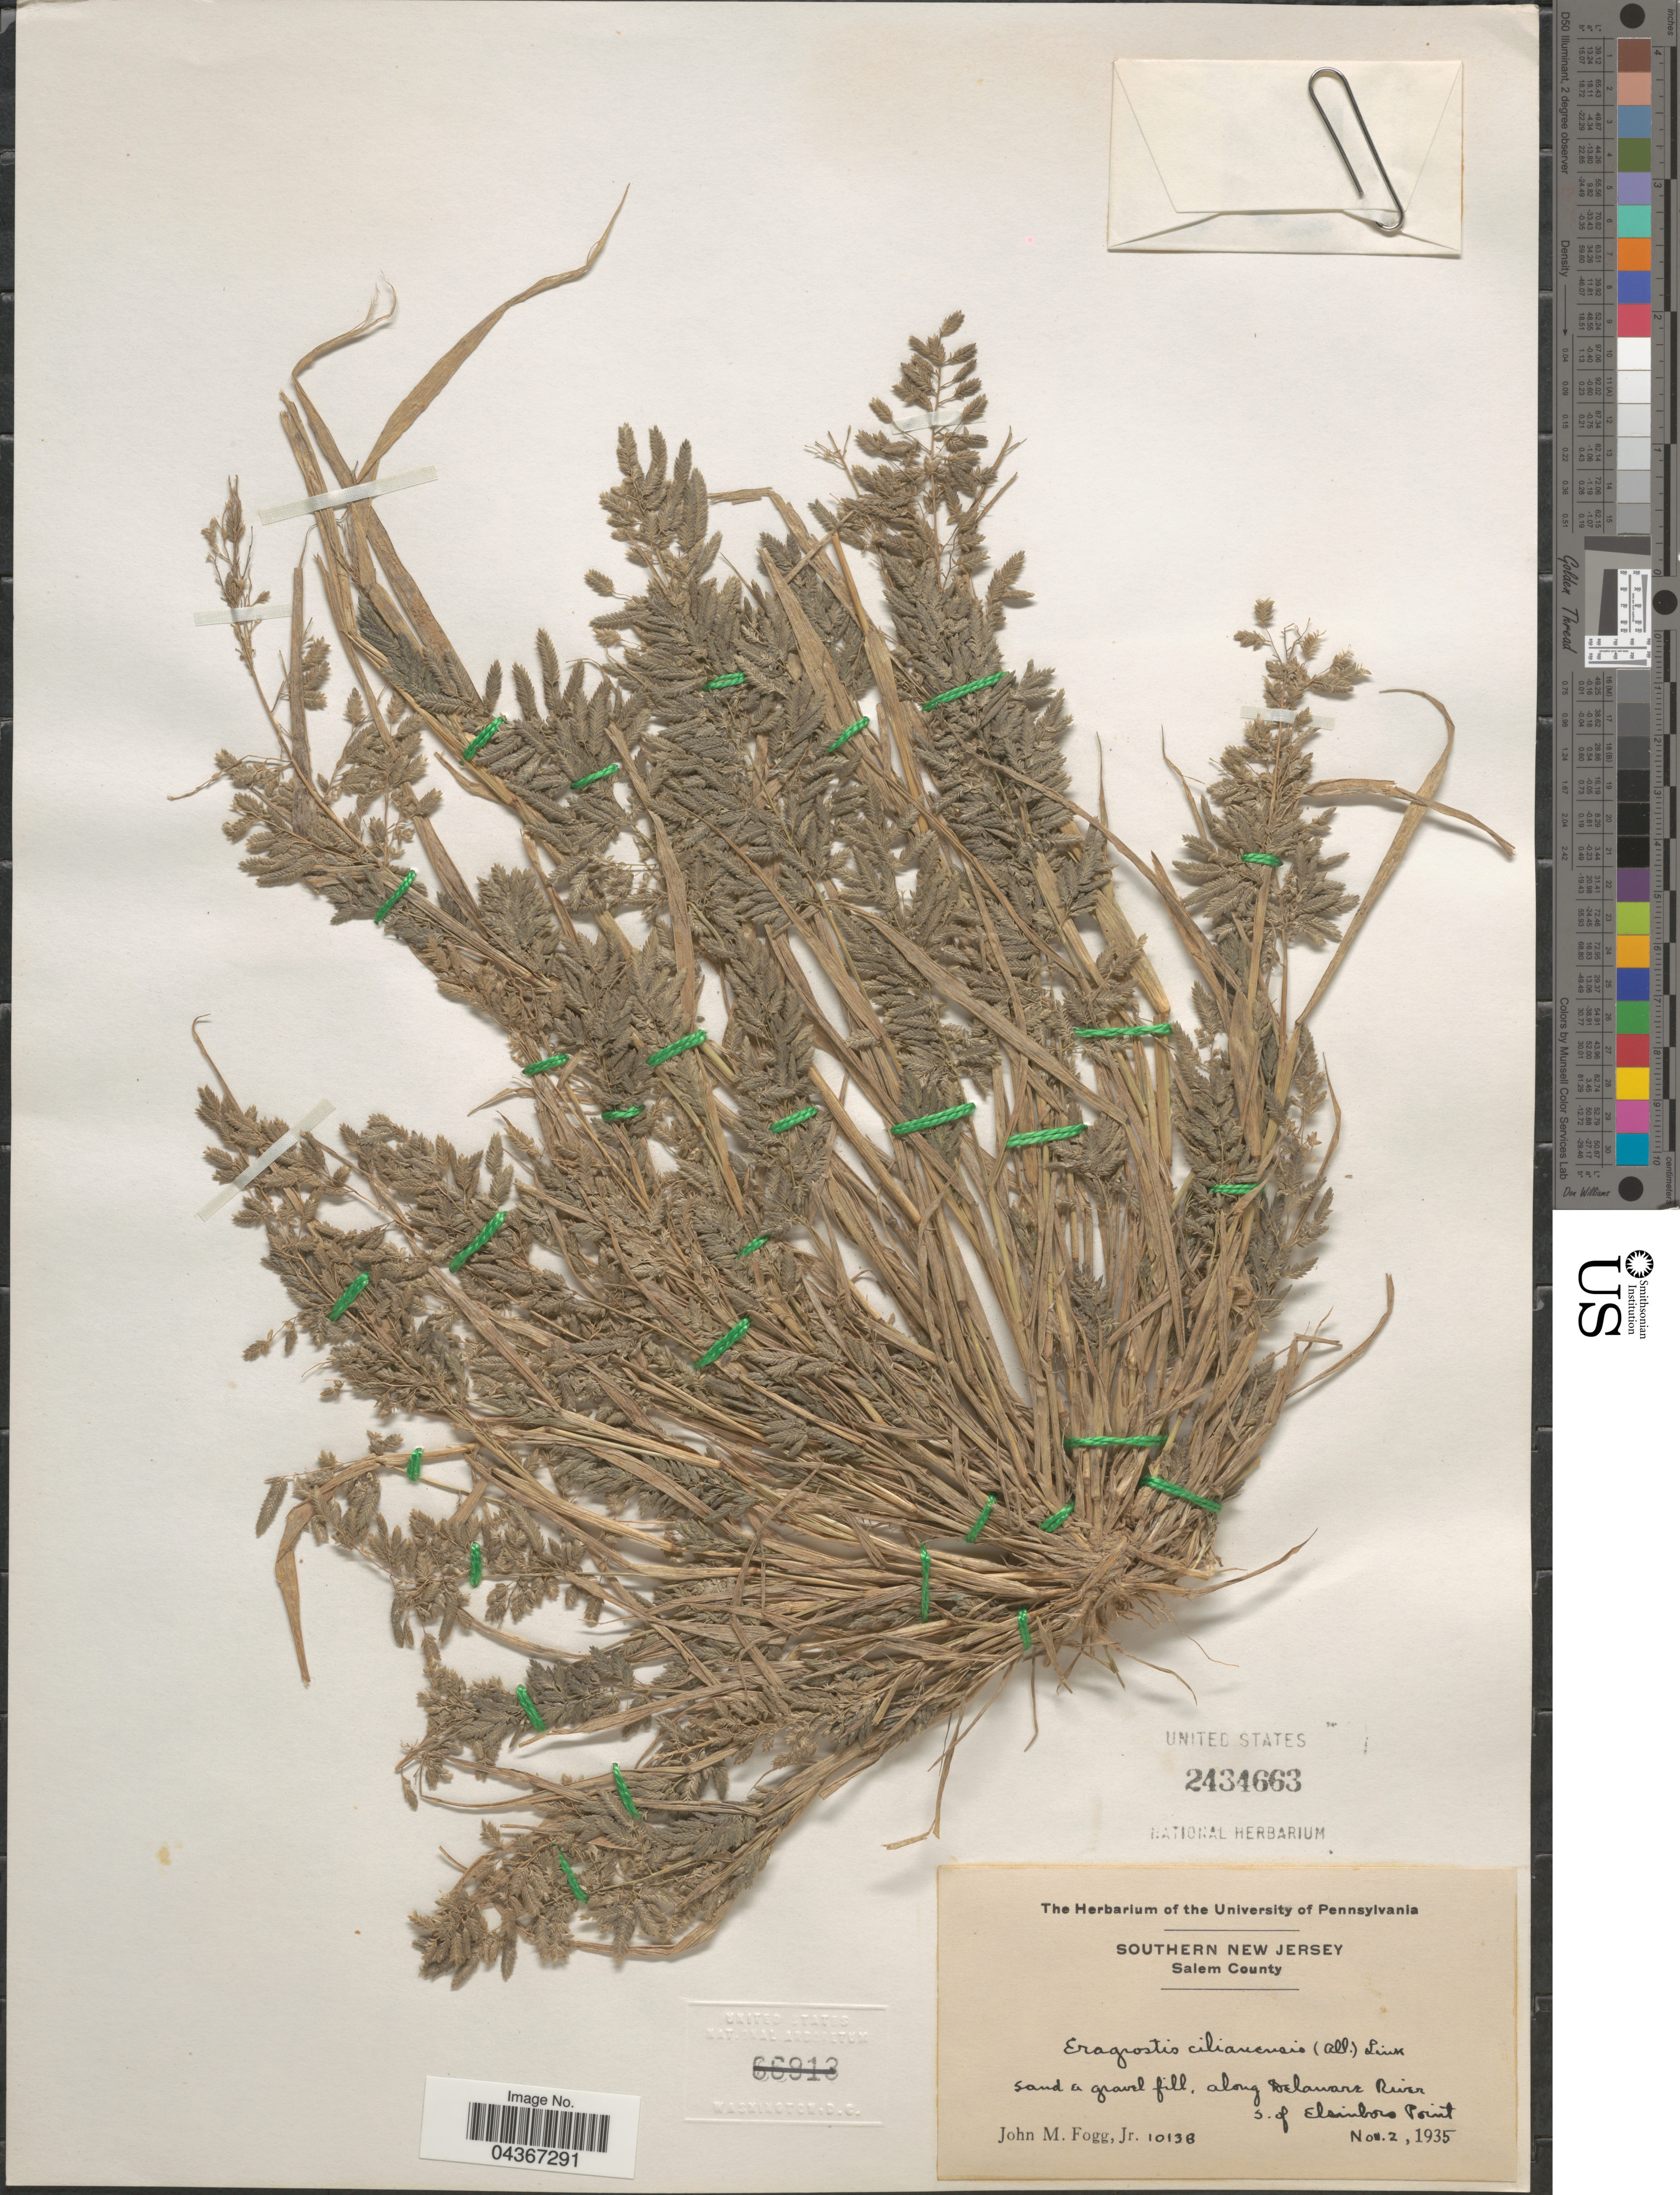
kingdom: Plantae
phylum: Tracheophyta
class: Liliopsida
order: Poales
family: Poaceae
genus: Eragrostis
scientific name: Eragrostis cilianensis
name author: (Bellardi) Vignolo ex Janch.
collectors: J. Fogg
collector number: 10138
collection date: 1935-11-02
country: United States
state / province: New Jersey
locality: Southern New Jersey. Salem County. Sand & gravel fill, along Delaware River s. of Elsinboro Point.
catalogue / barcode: US 2434663